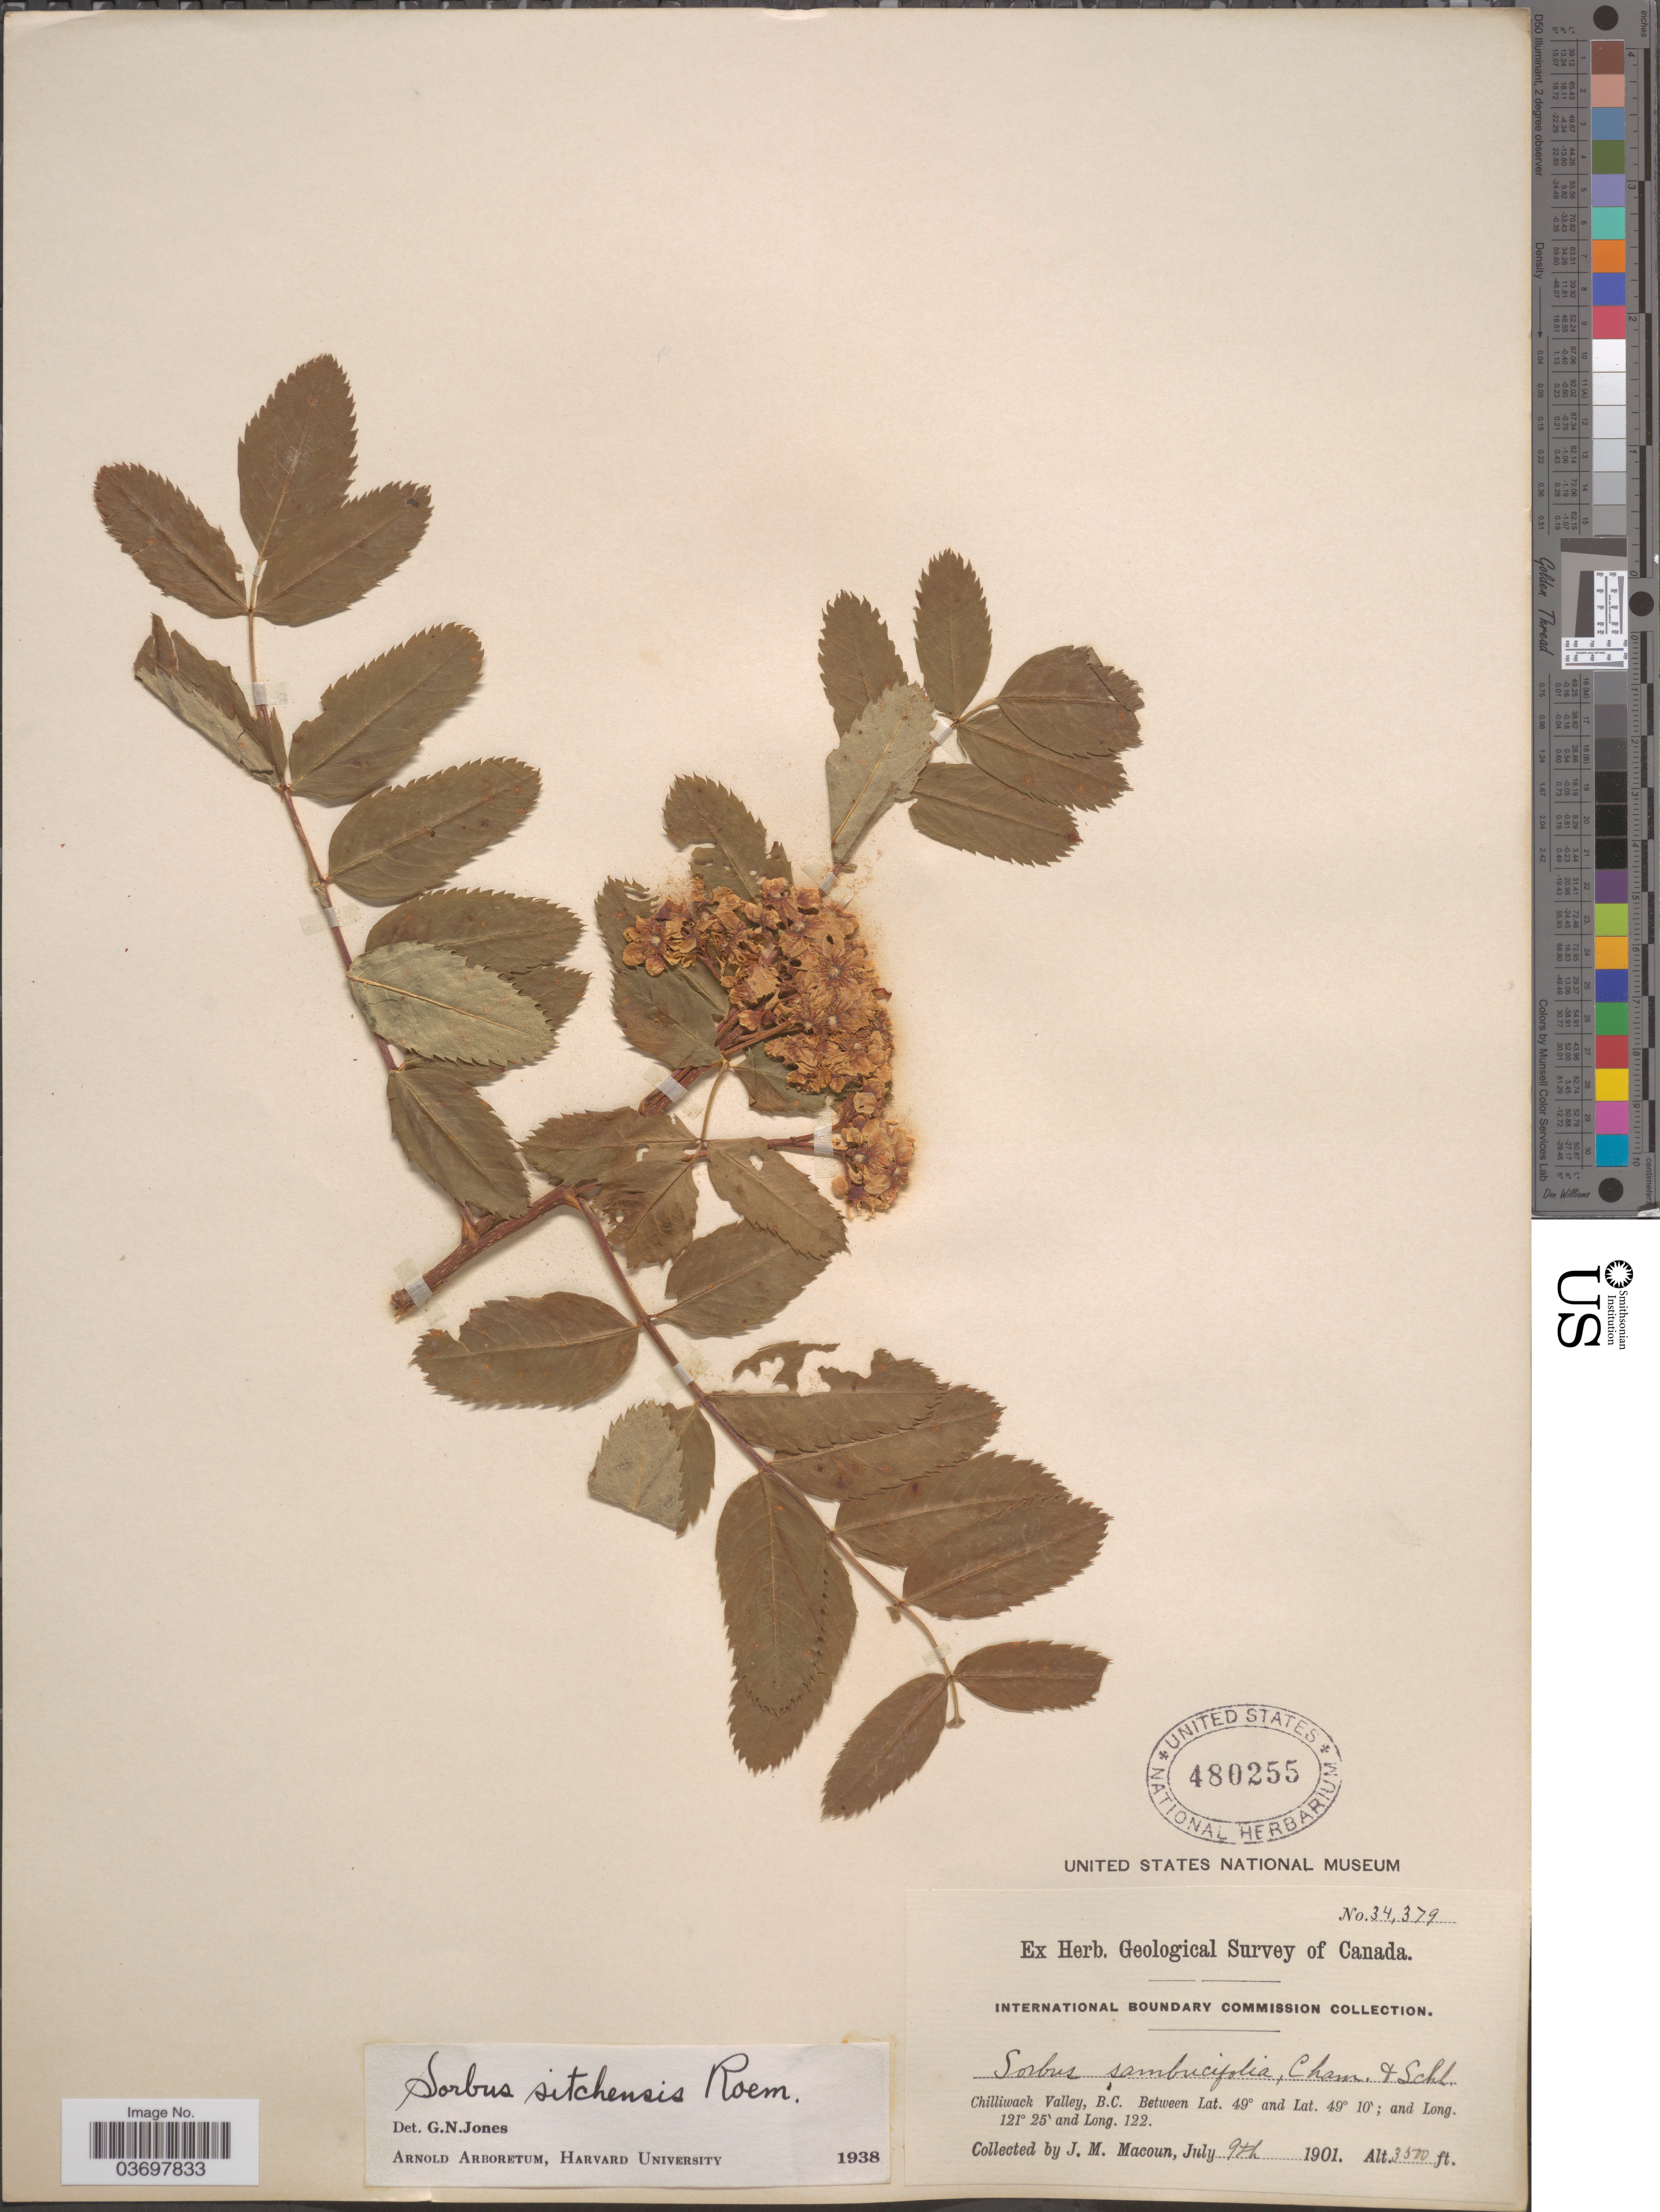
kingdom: Plantae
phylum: Tracheophyta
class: Magnoliopsida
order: Rosales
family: Rosaceae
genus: Sorbus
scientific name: Sorbus sitchensis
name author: M. Roem.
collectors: J. M. Macoun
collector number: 34379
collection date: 1901-07-09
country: Canada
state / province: British Columbia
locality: Chilliwack Valley.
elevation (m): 1067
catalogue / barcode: US 480255